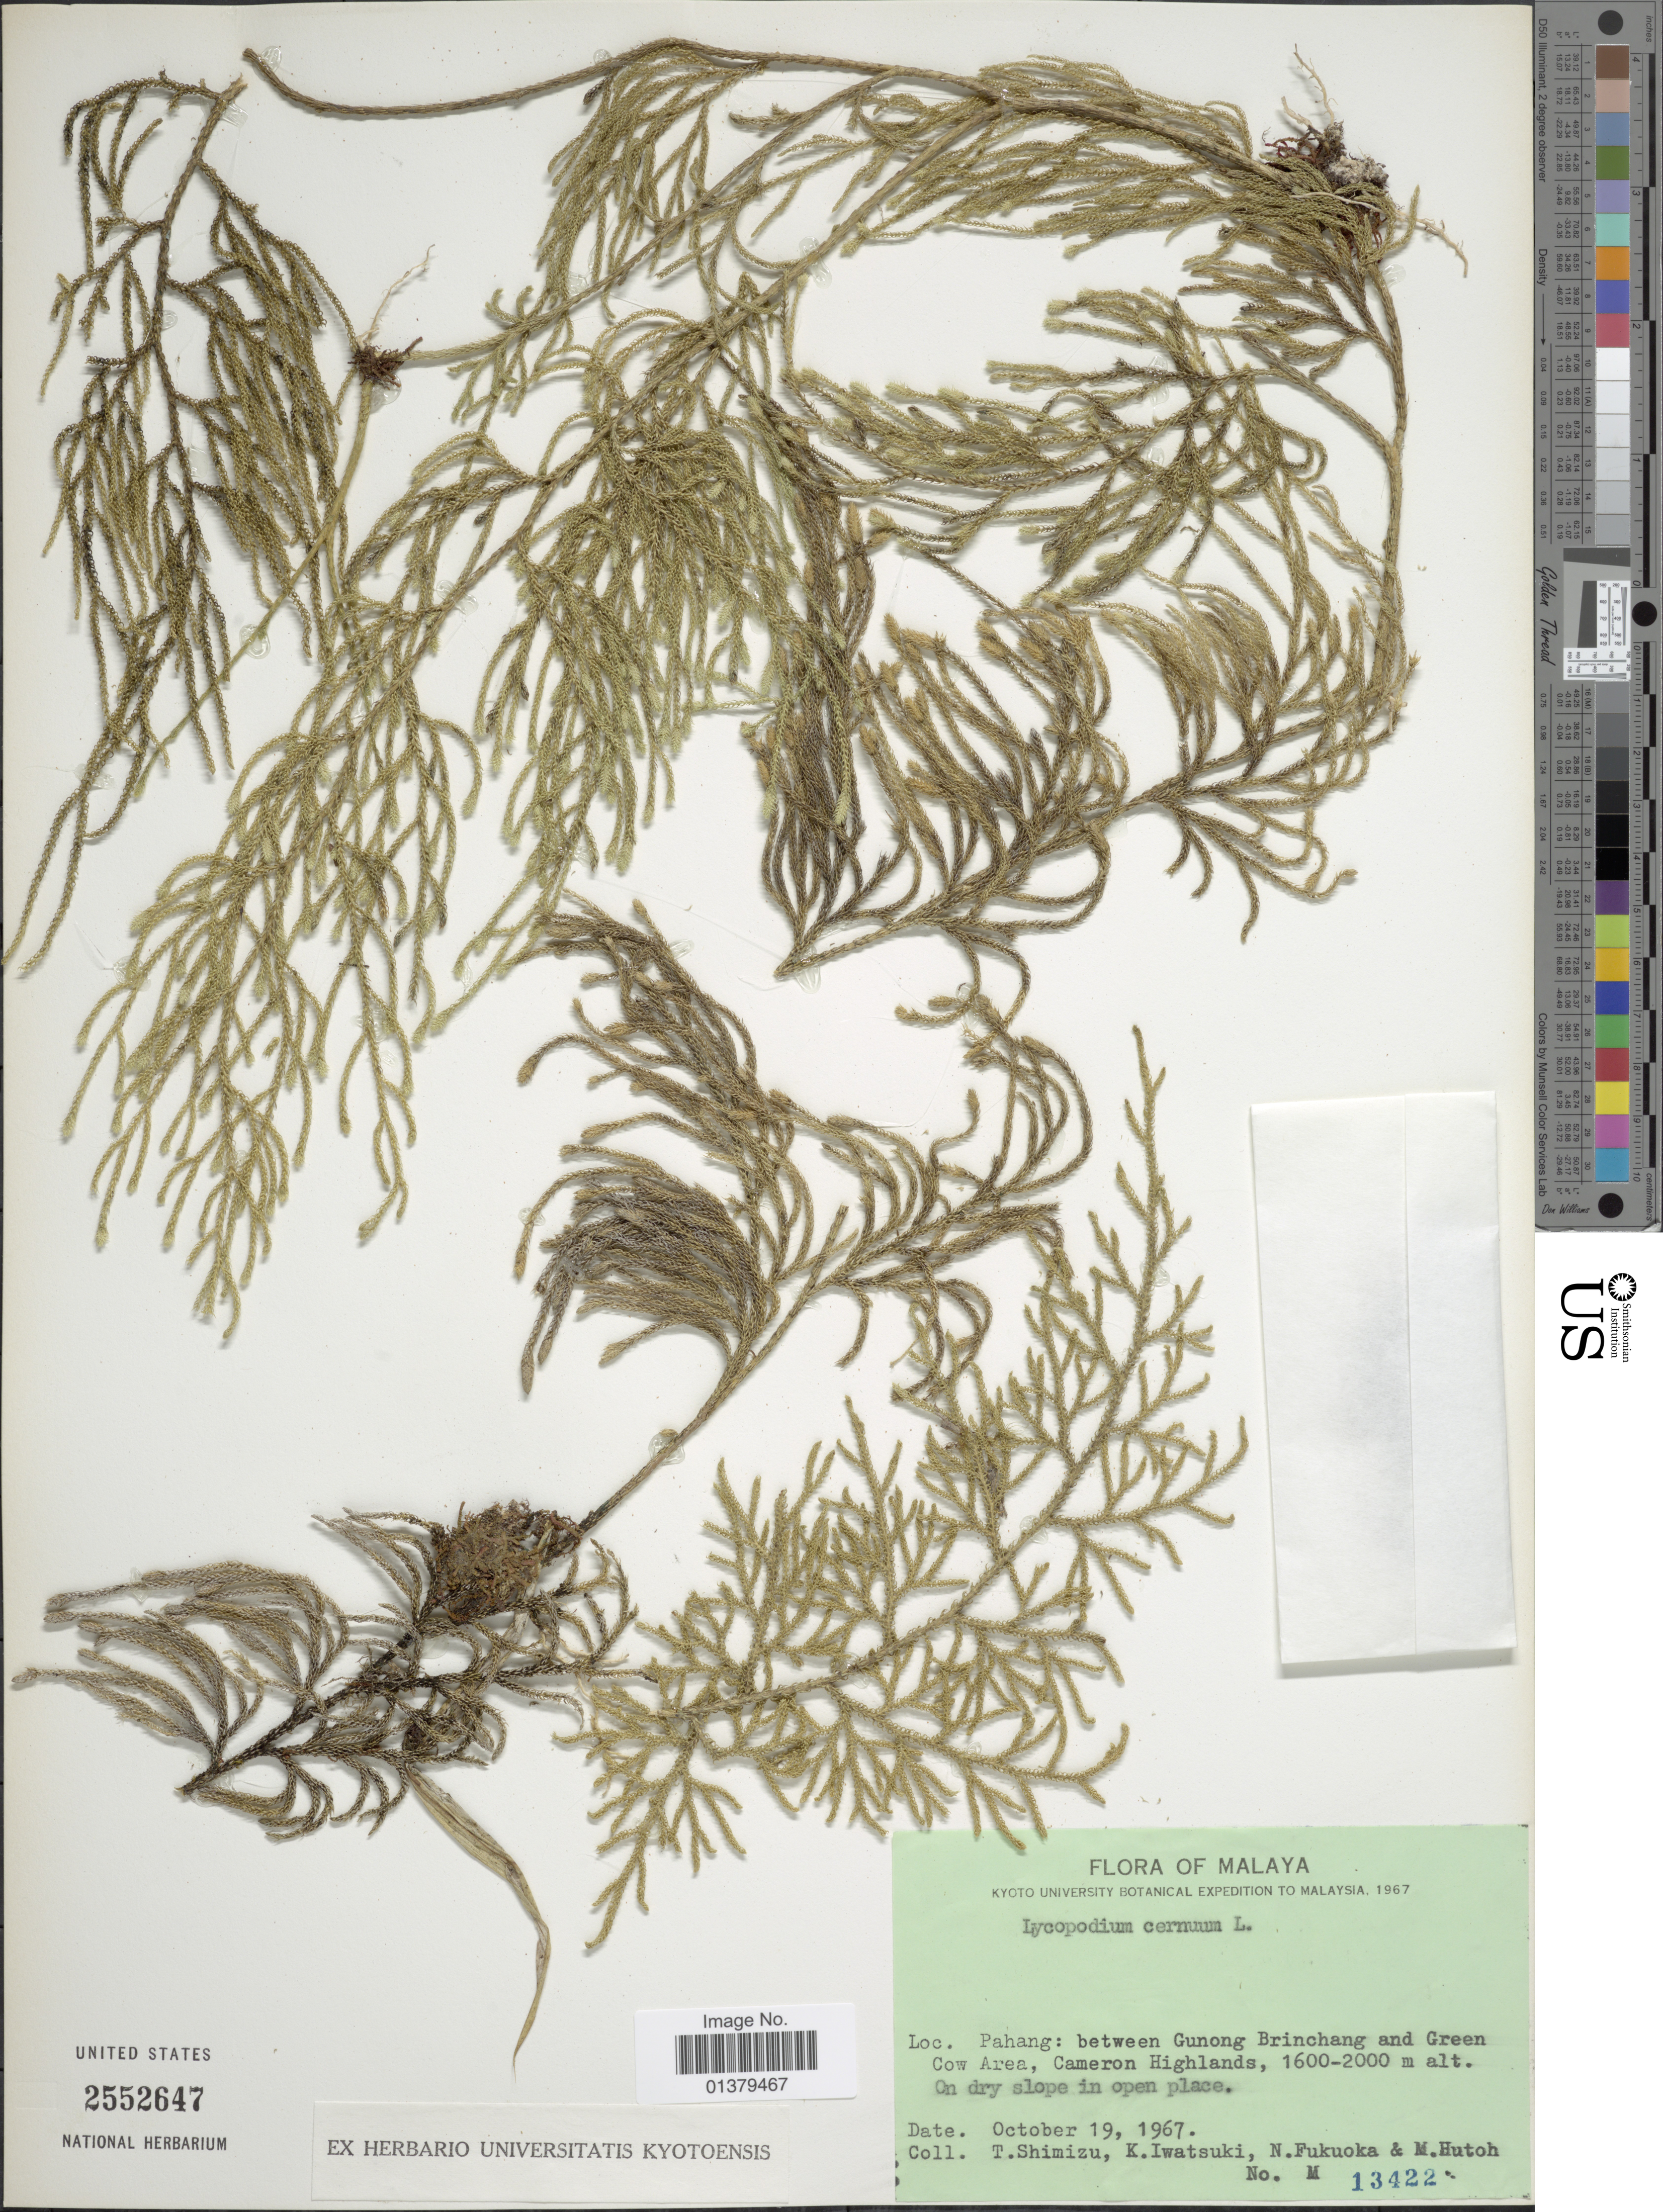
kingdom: Plantae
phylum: Tracheophyta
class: Lycopodiopsida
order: Lycopodiales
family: Lycopodiaceae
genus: Palhinhaea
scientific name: Palhinhaea cernua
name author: (L.) Vasc. & Franco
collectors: T. Shimizu, K. Iwatsuki, N. Fukuoka & M. Hutoh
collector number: M 13422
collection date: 1967-10-19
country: Malaysia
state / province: Pahang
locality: Malaya, between Gunong Brinchang and Green Cow Area, Cameron Hughlands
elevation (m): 1600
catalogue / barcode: US 2552647